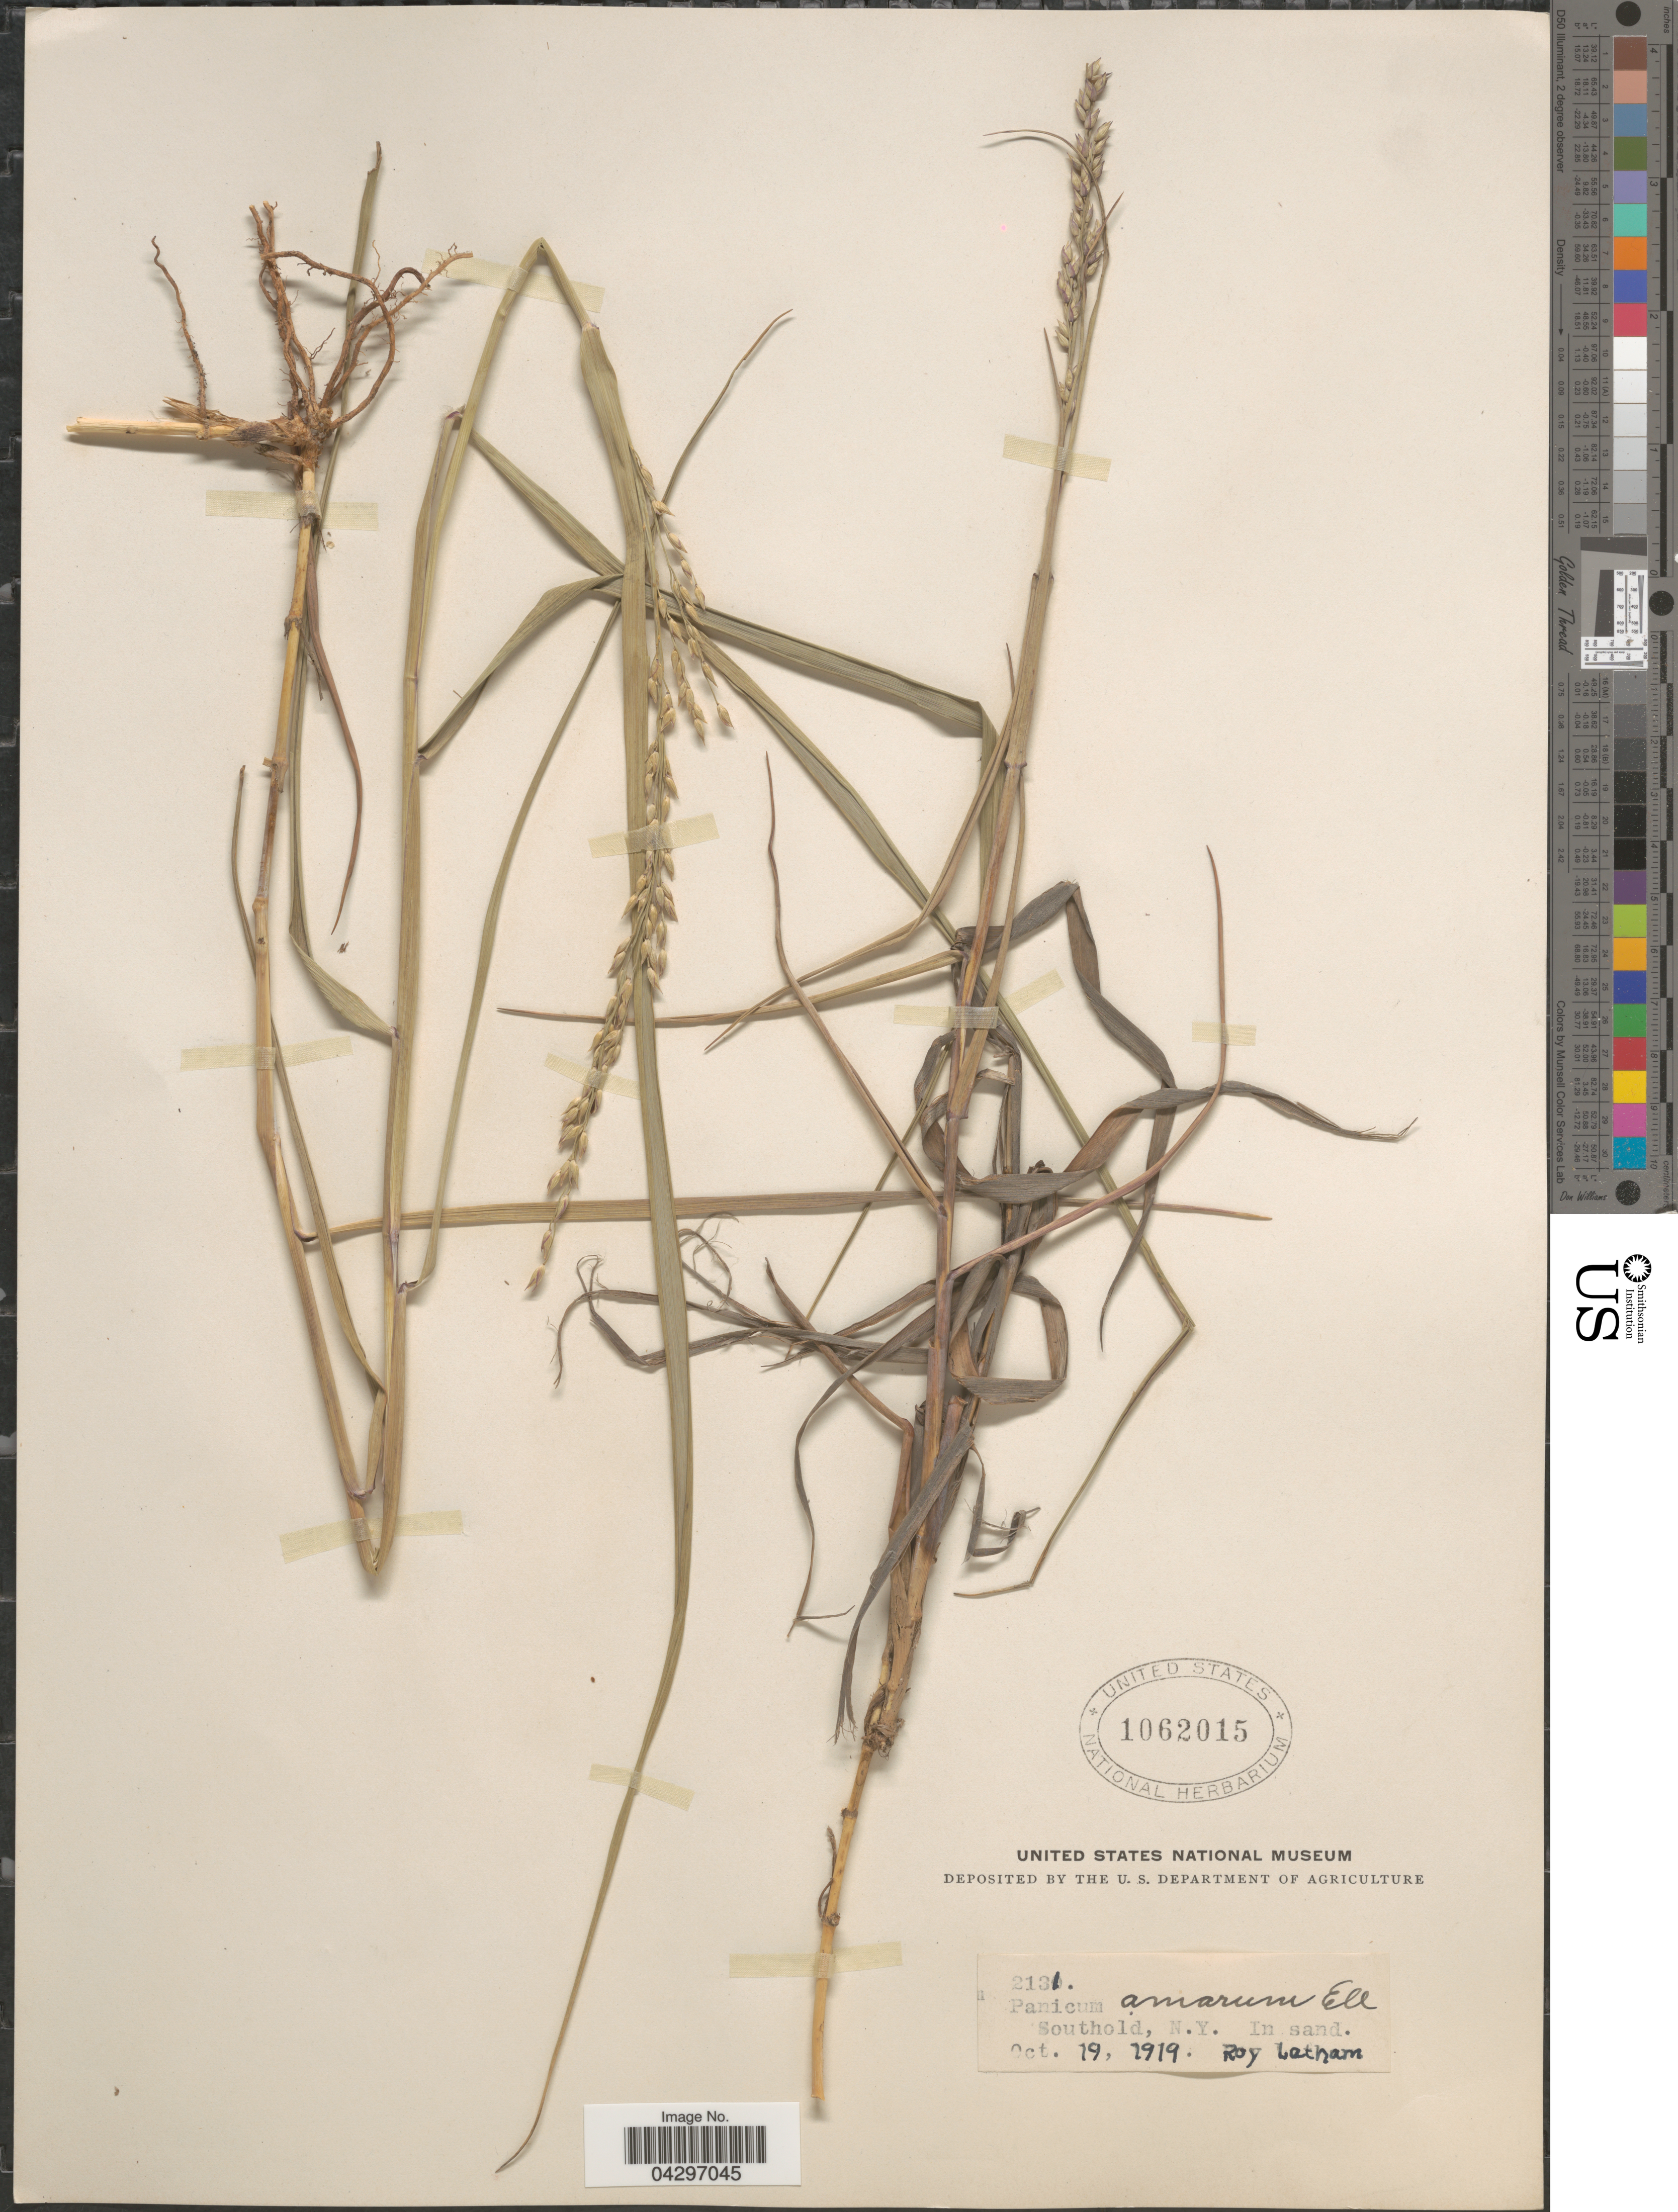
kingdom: Plantae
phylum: Tracheophyta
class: Liliopsida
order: Poales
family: Poaceae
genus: Panicum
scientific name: Panicum amarum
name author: Elliott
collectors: R. Latham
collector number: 2131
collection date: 1919-10-19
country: United States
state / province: New York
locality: Southold. In sand.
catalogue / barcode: US 1062015